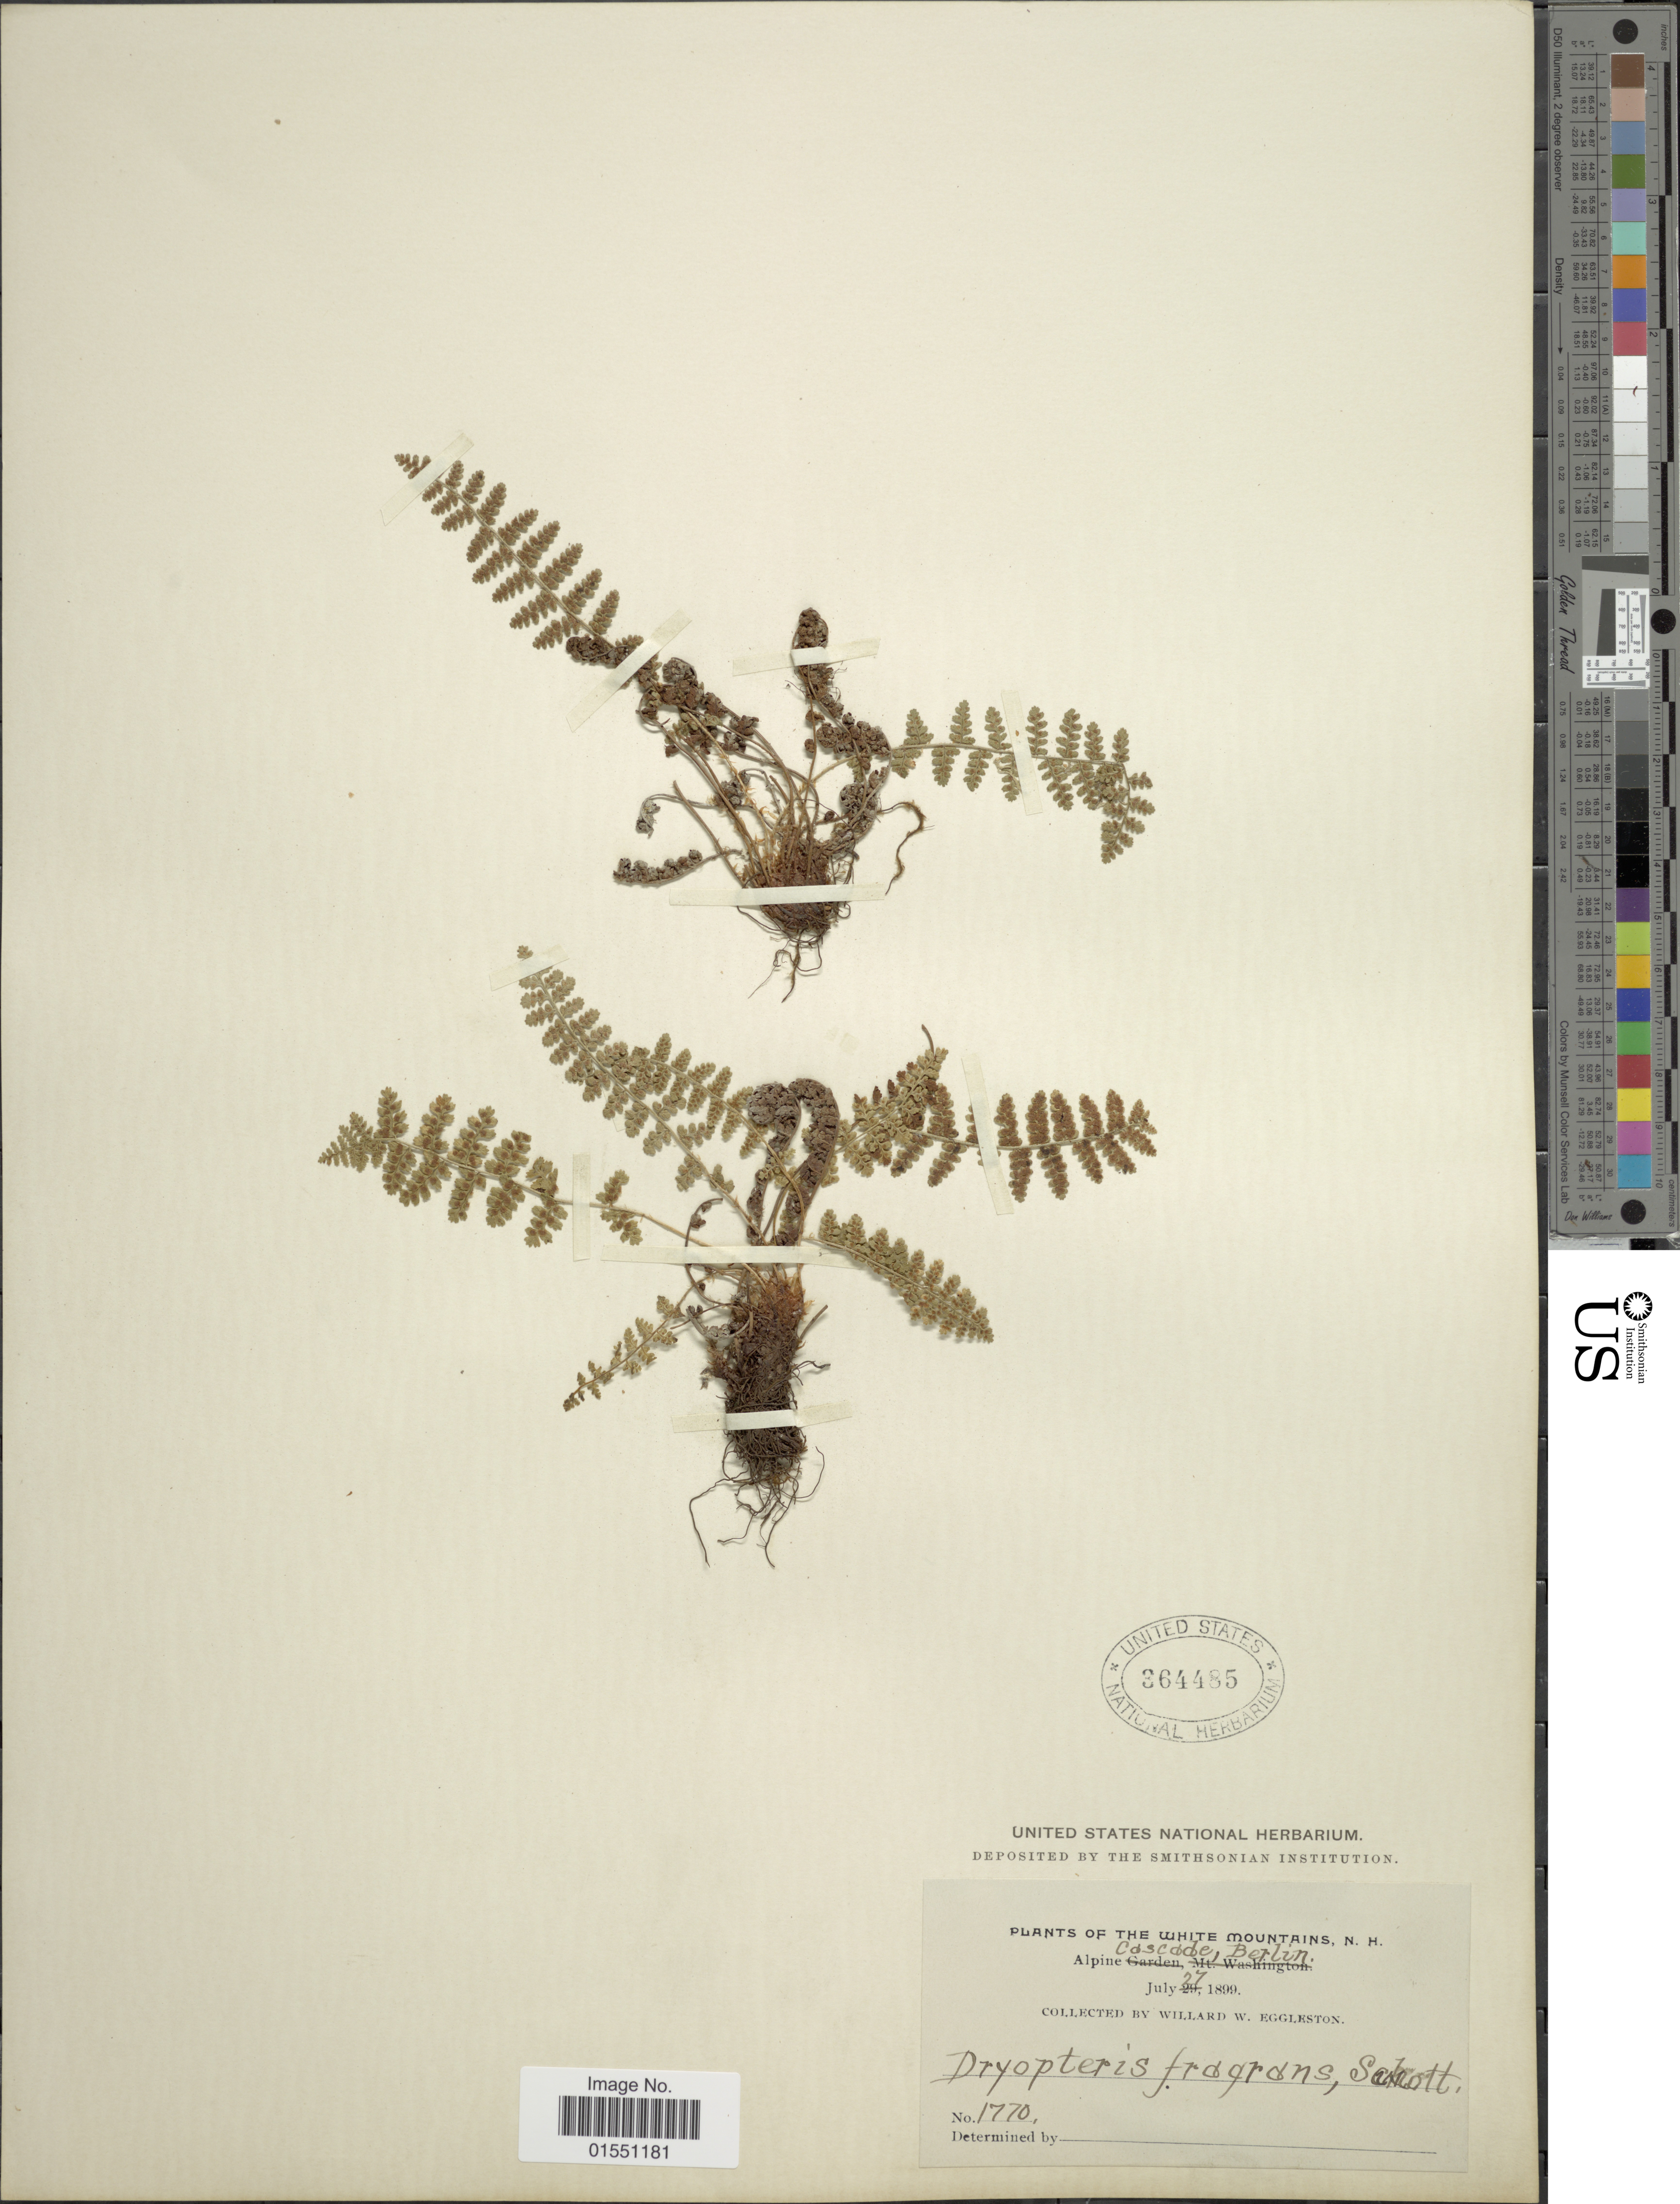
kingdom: Plantae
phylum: Tracheophyta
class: Polypodiopsida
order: Polypodiales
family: Dryopteridaceae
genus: Dryopteris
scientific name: Dryopteris fragrans var. hookeriana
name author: A. Prince ex Weath.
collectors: W. W. Eggleston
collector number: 1770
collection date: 1899-07-27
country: United States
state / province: New Hampshire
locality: White Mountains, N. H. Alpine Cascade, Berlin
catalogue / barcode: US 364485